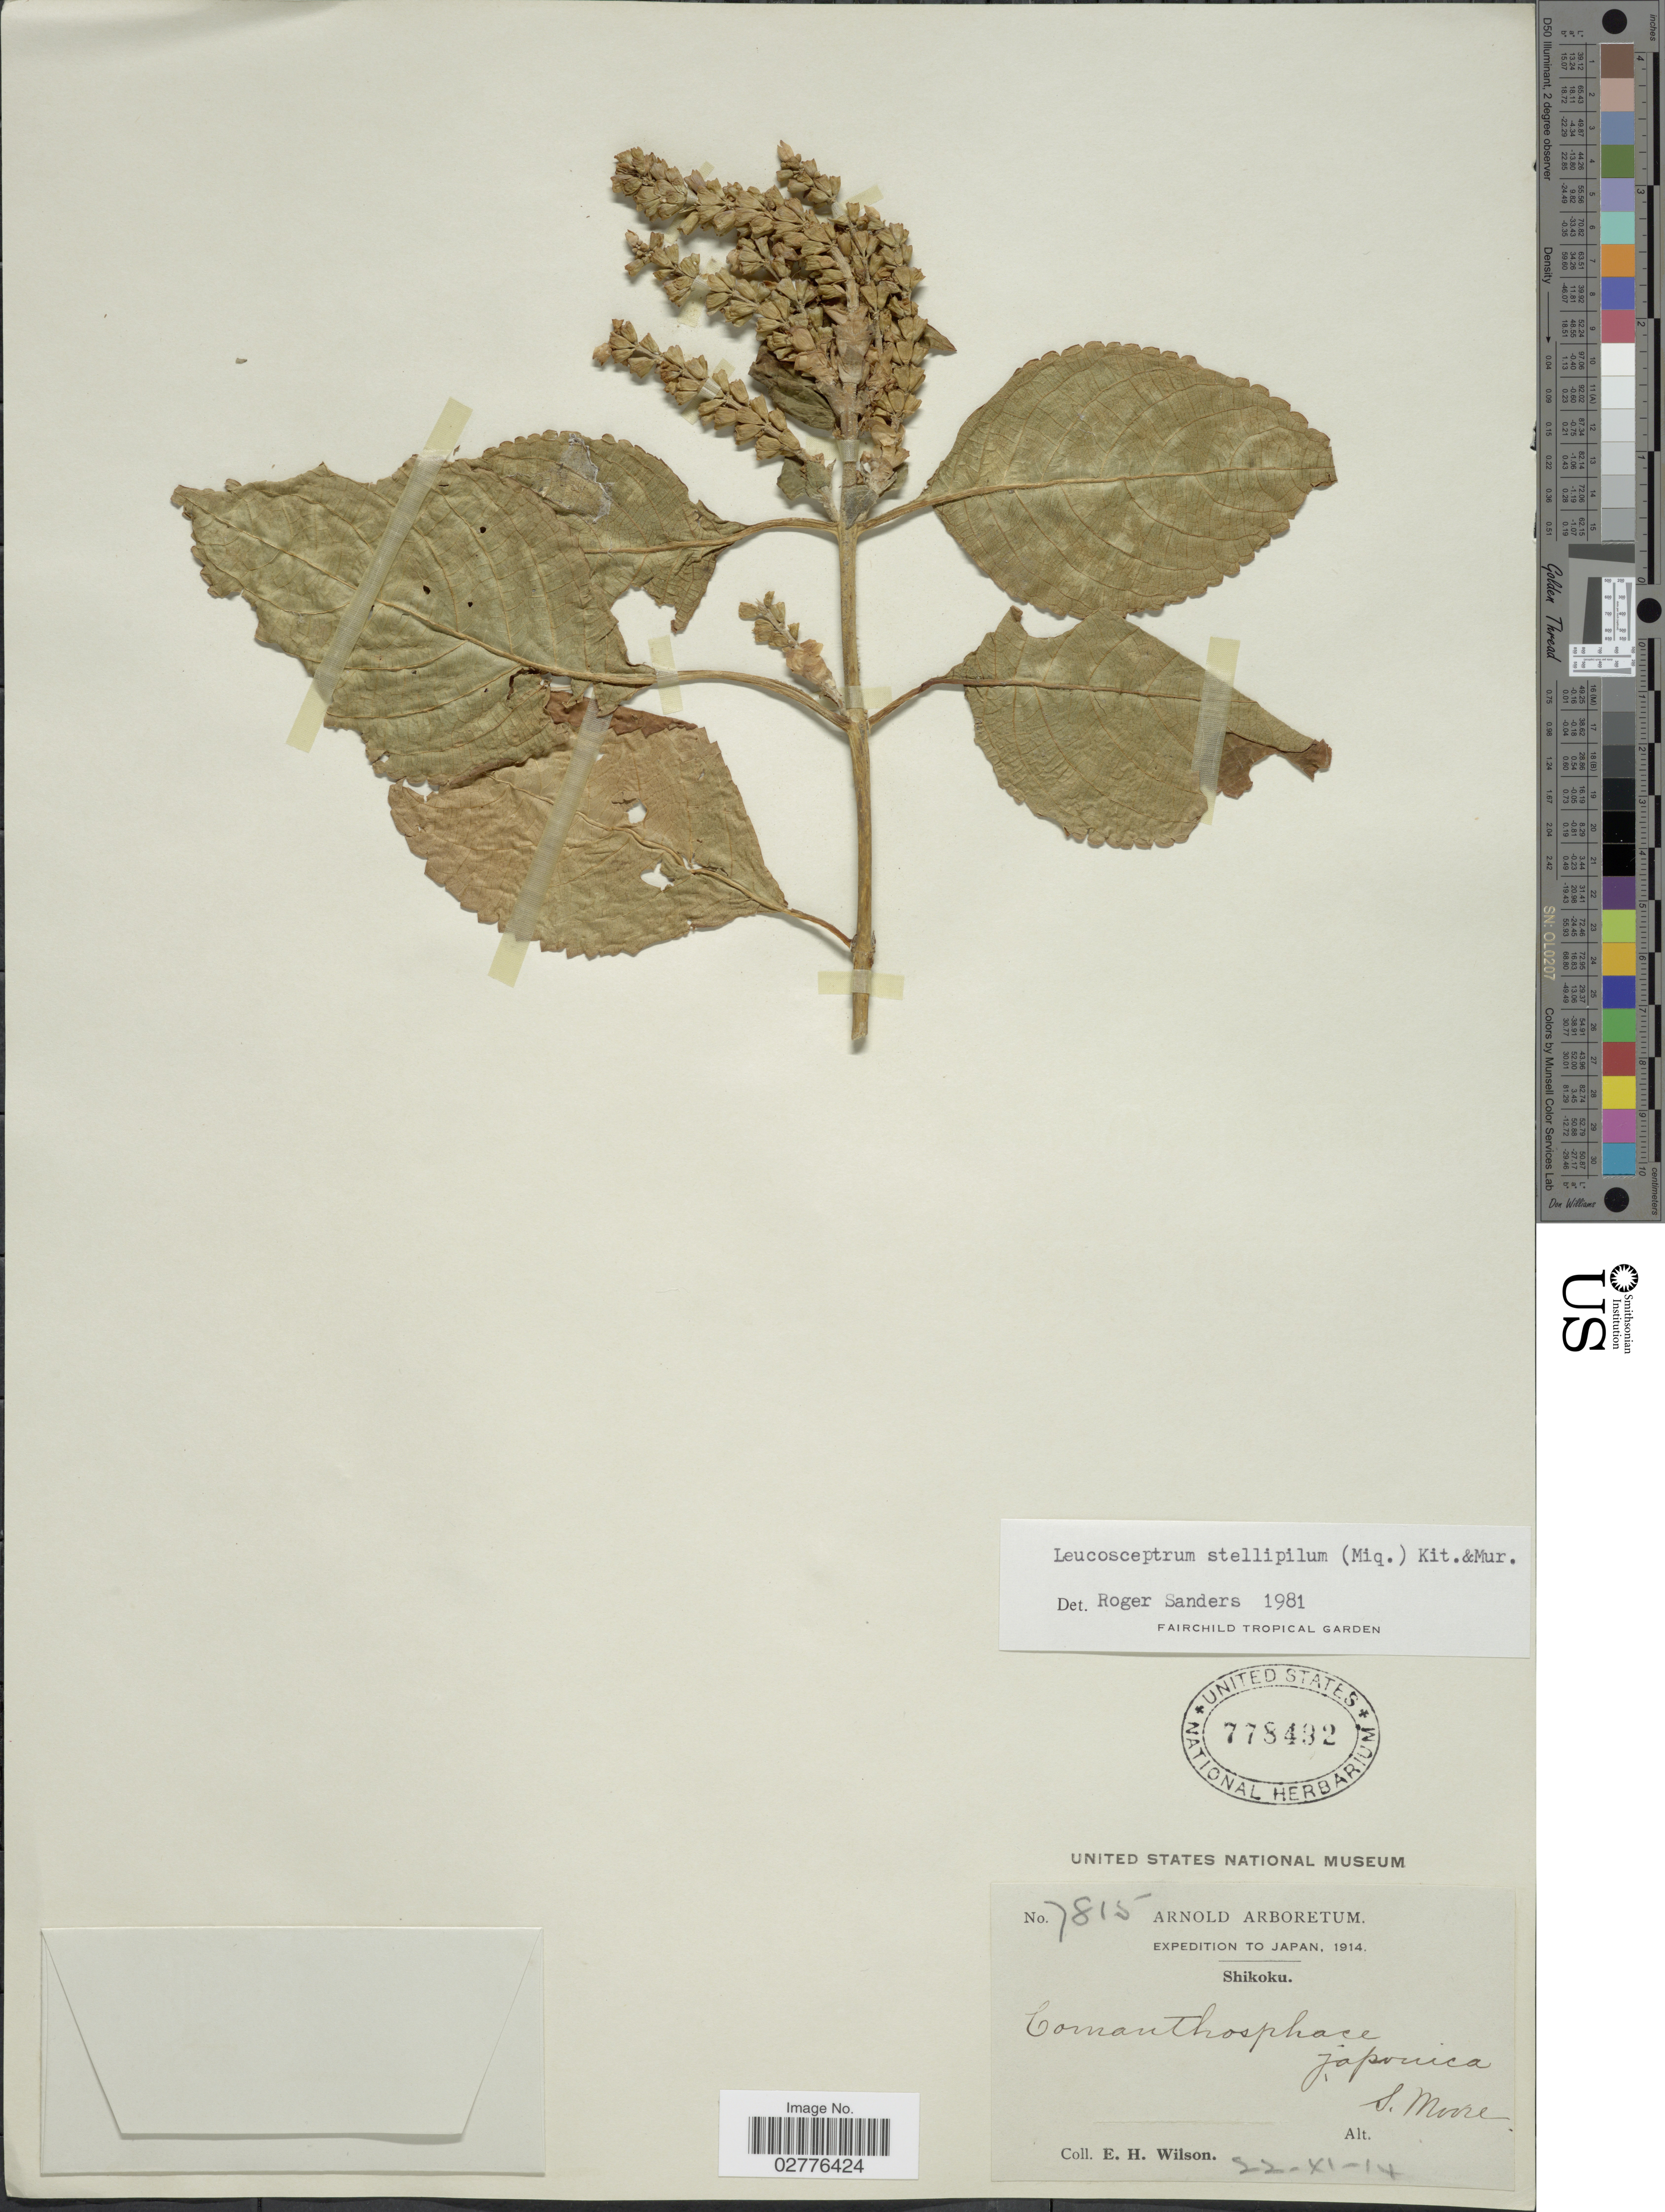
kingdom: Plantae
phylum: Tracheophyta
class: Magnoliopsida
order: Lamiales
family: Lamiaceae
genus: Leucosceptrum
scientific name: Leucosceptrum stellipilum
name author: (Miq.) Kitam. & Murata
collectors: E. Wilson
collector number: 7815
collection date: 1914-11-22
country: Japan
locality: Shikoku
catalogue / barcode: US 778492